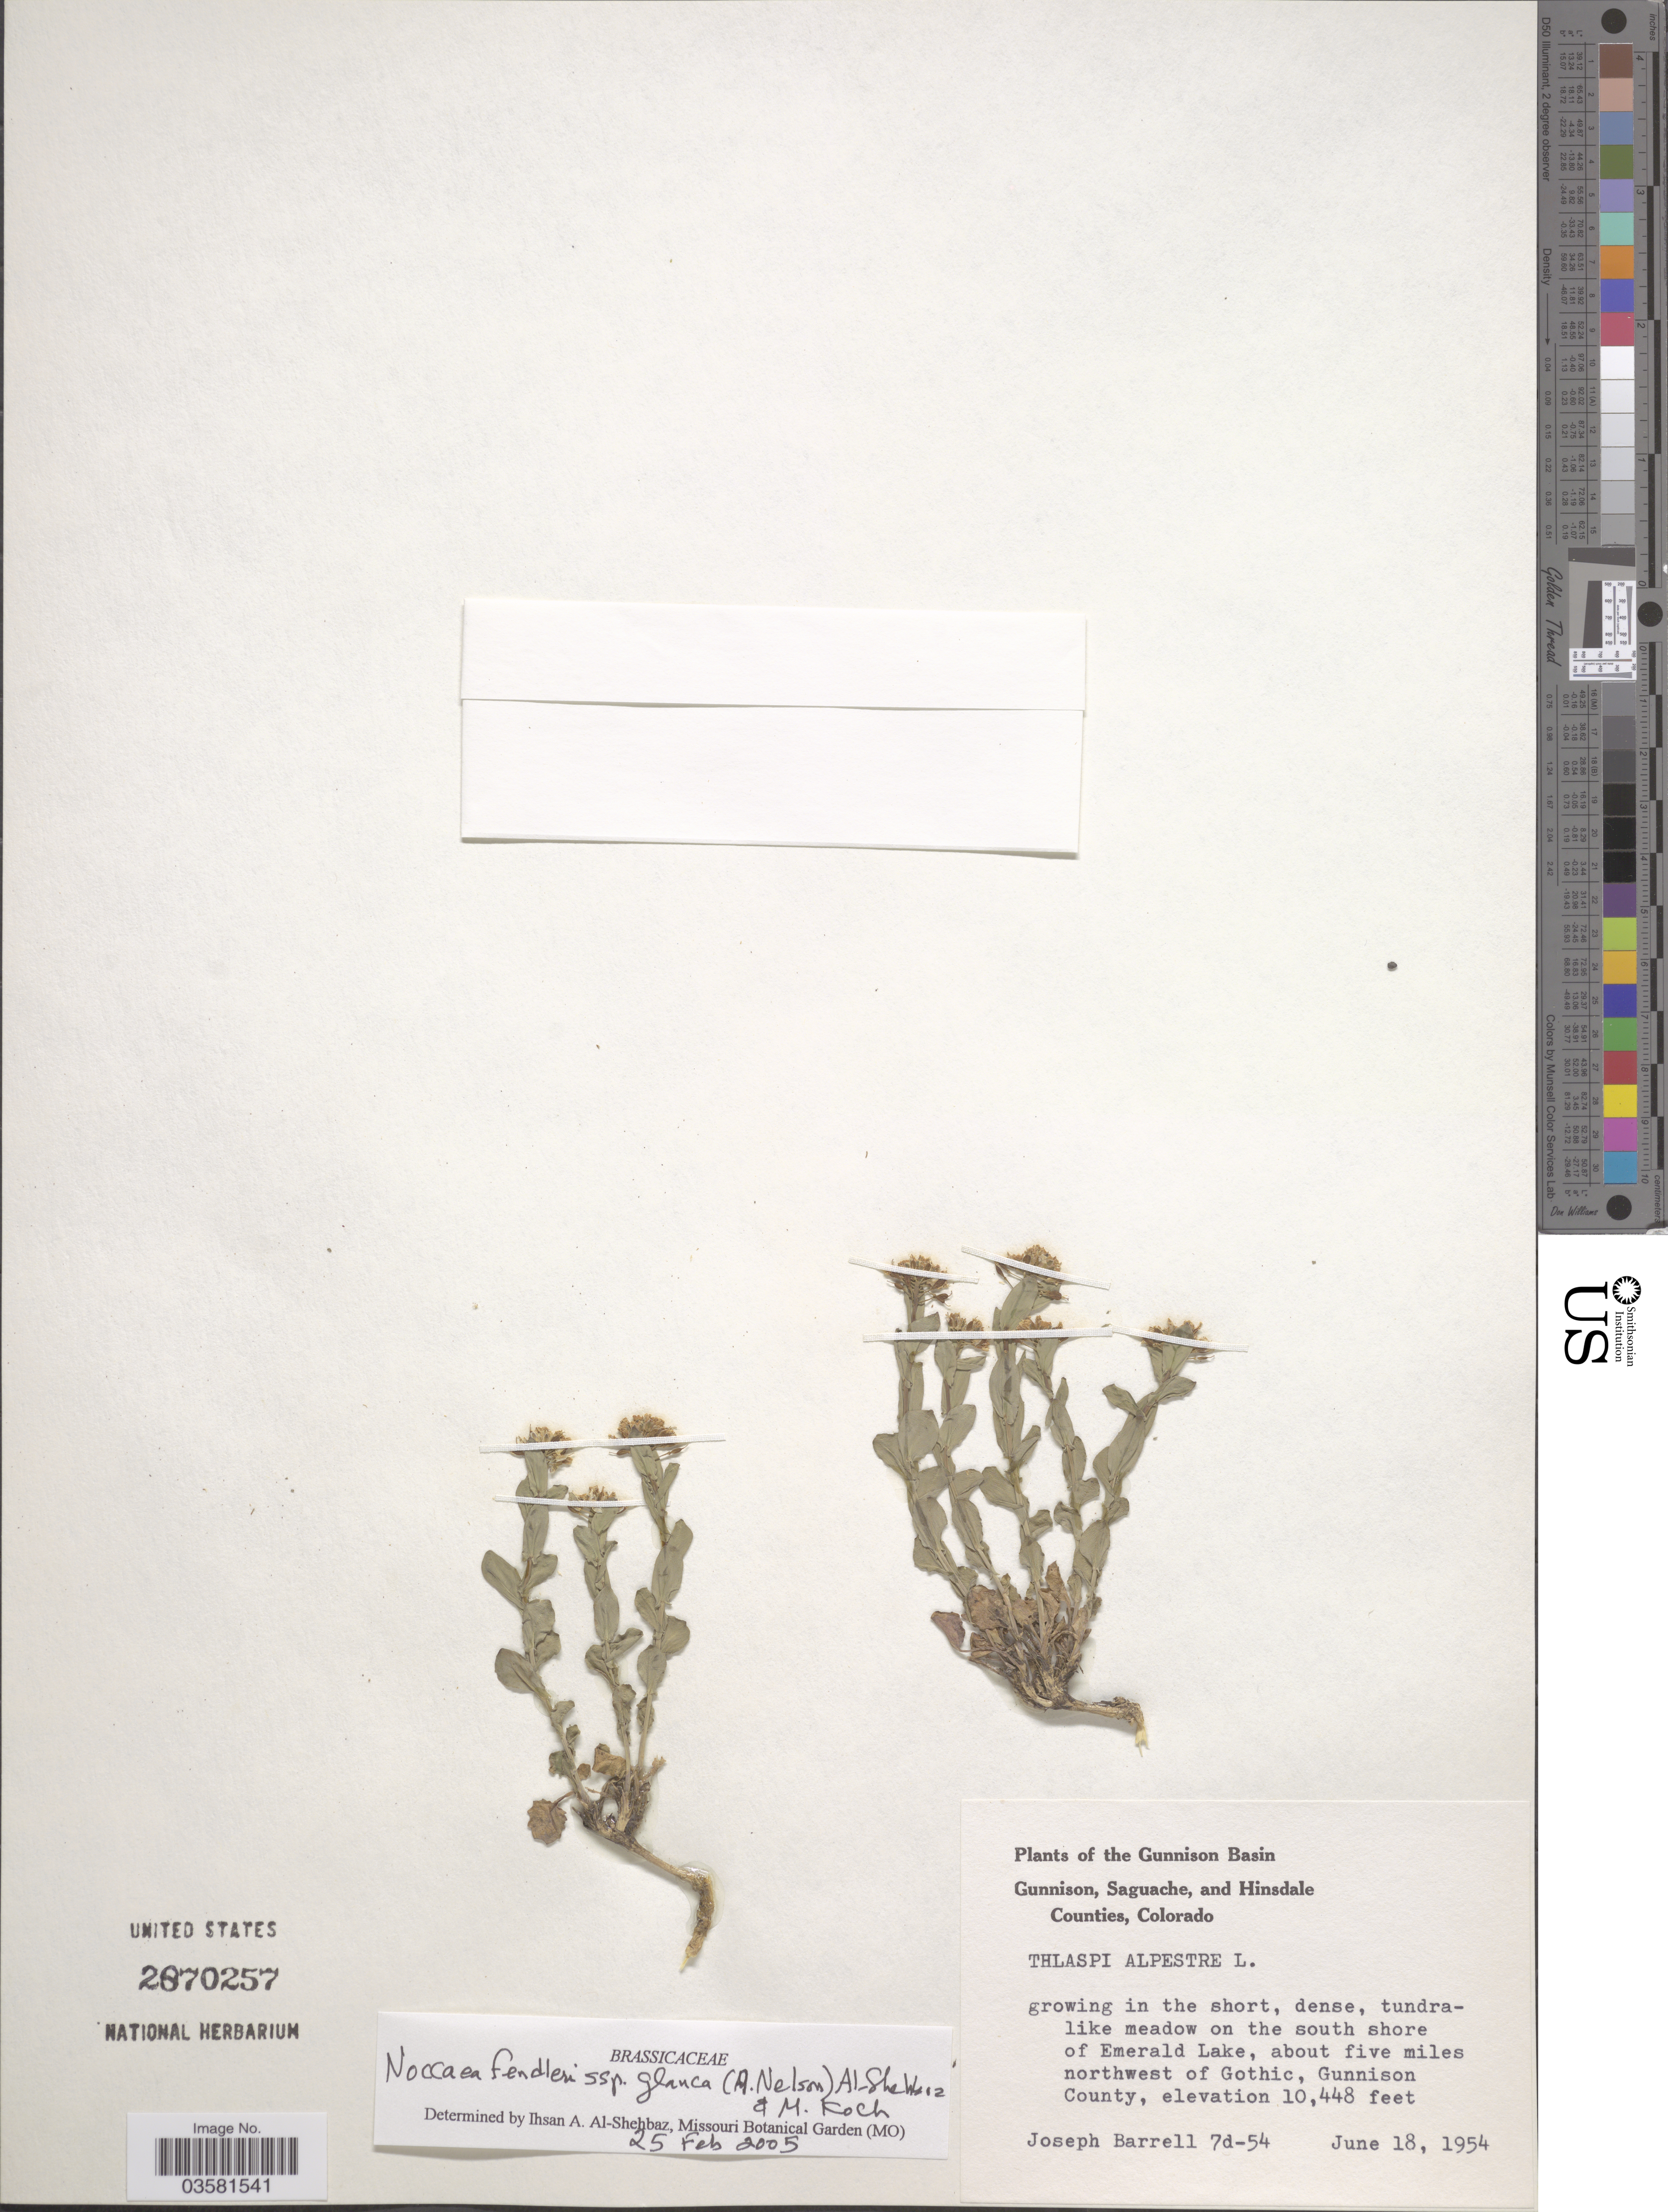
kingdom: Plantae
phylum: Tracheophyta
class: Magnoliopsida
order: Brassicales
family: Brassicaceae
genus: Thlaspi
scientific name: Thlaspi fendleri var. glaucum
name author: (A. Nelson) C.L. Hitchc.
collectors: J. Barrell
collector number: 7d-54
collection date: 1954-06-18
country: United States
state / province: Colorado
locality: The Gunnison Basin. On the south shore of Emerald Lake, about five miles northwest of Gothic, Gunnison County.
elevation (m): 3185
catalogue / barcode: US 2870257